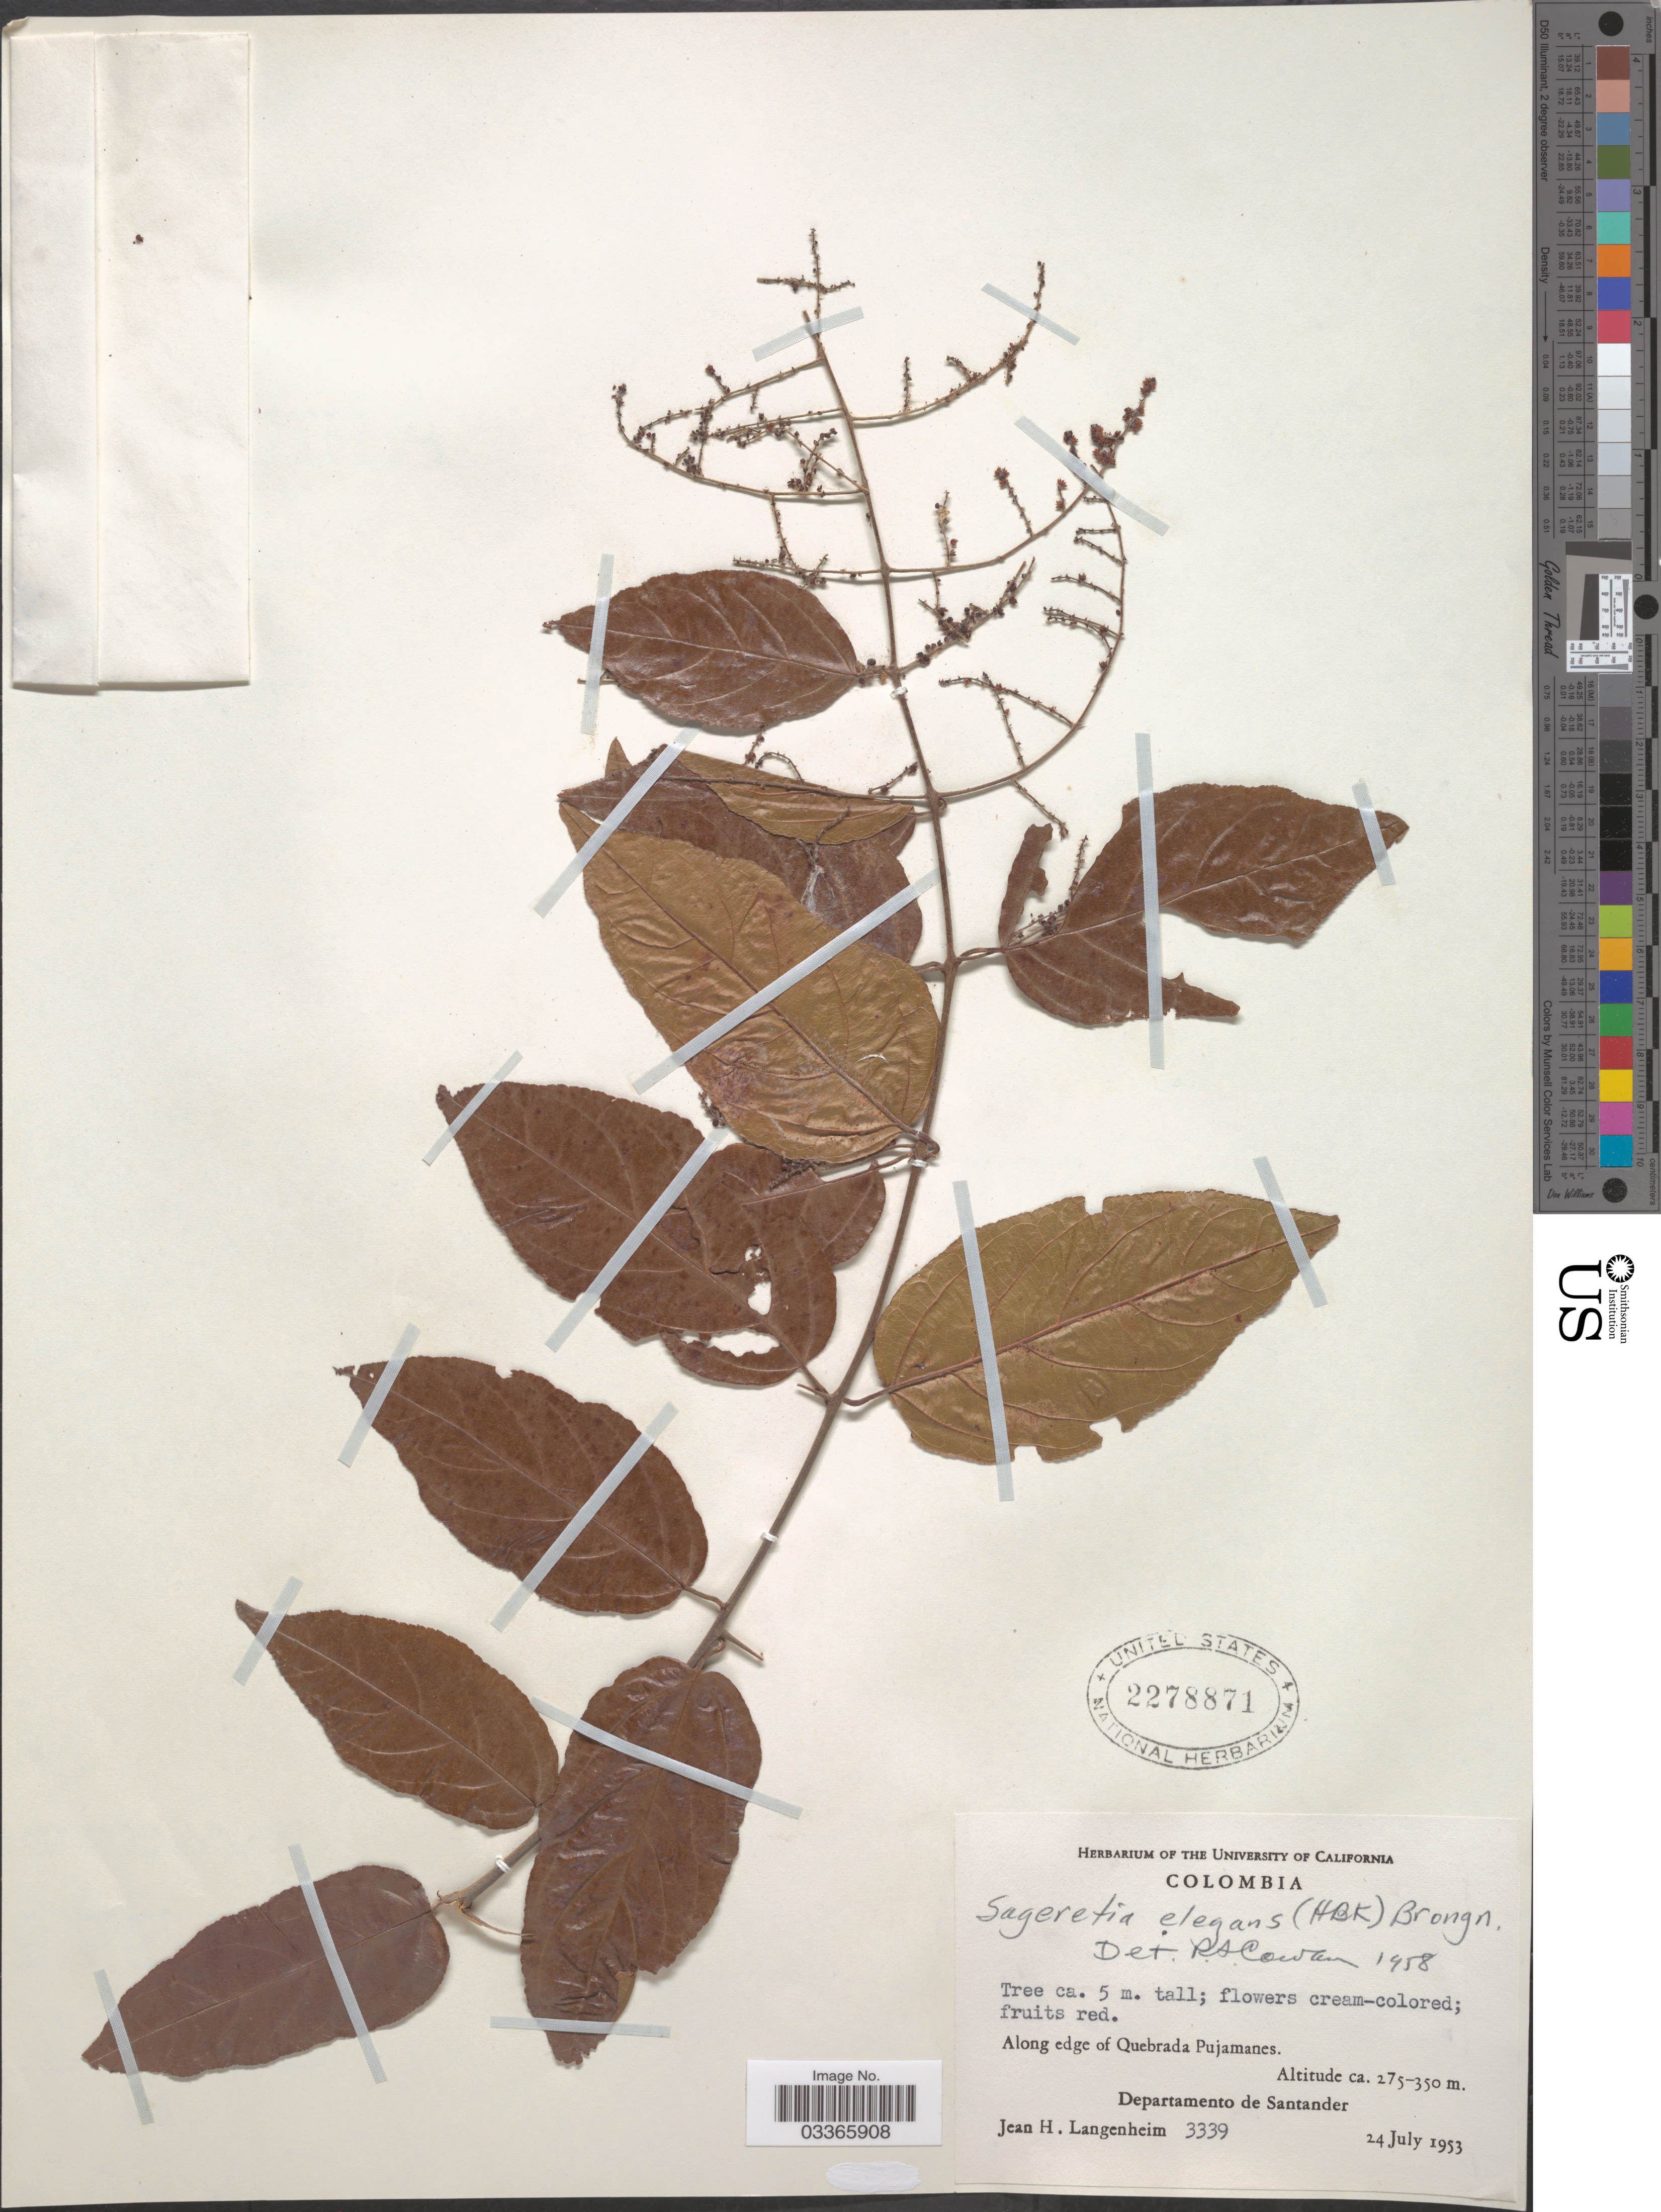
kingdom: Plantae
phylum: Tracheophyta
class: Magnoliopsida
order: Rosales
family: Rhamnaceae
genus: Sageretia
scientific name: Sageretia elegans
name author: (Kunth) Brongn.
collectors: J. H. Langenheim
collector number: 3339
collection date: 1953-07-24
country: Colombia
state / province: Santander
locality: Along edge of Quebrada Pujamanes. Departamento de Santander.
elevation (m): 275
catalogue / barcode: US 2278871